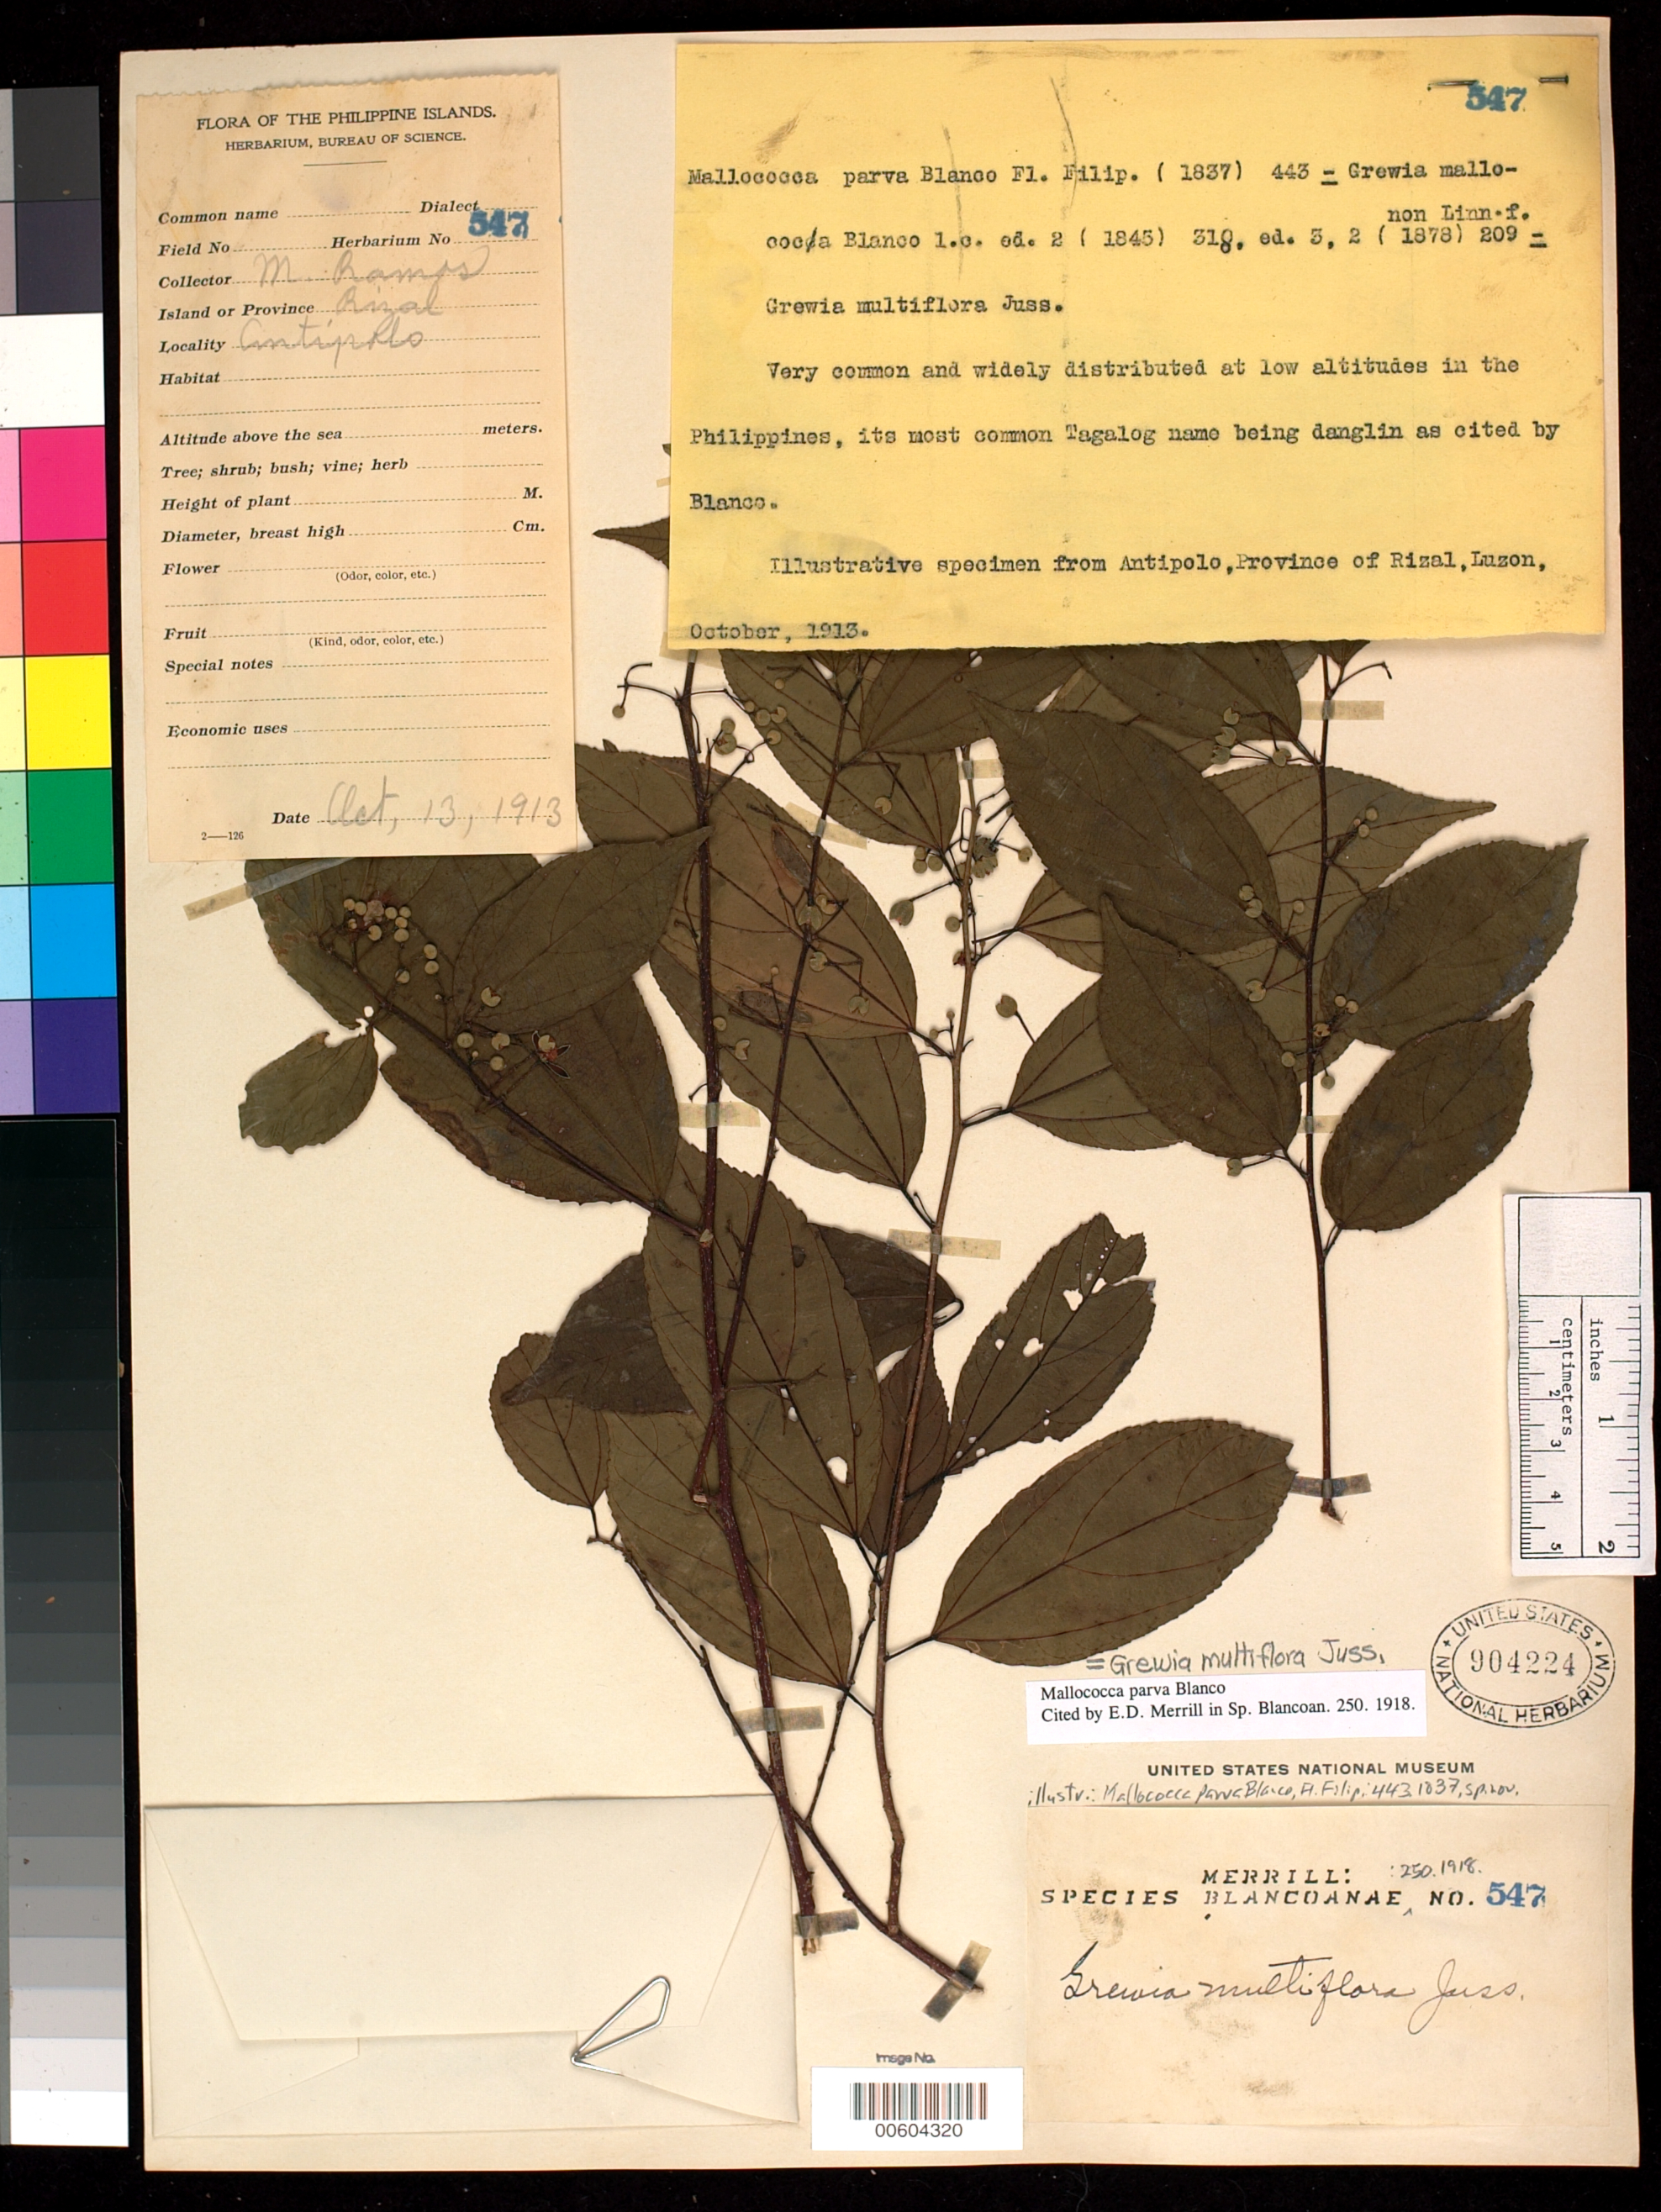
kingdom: Plantae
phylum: Tracheophyta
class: Magnoliopsida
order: Malvales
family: Malvaceae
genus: Mallococca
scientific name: Mallococca parva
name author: Blanco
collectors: M. Ramos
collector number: Sp. Blancoan. 0547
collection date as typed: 13 Oct 1913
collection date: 1913-10-13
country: Philippines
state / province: Calabarzon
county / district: Rizal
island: Luzon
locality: Antipolo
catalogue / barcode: US 904224